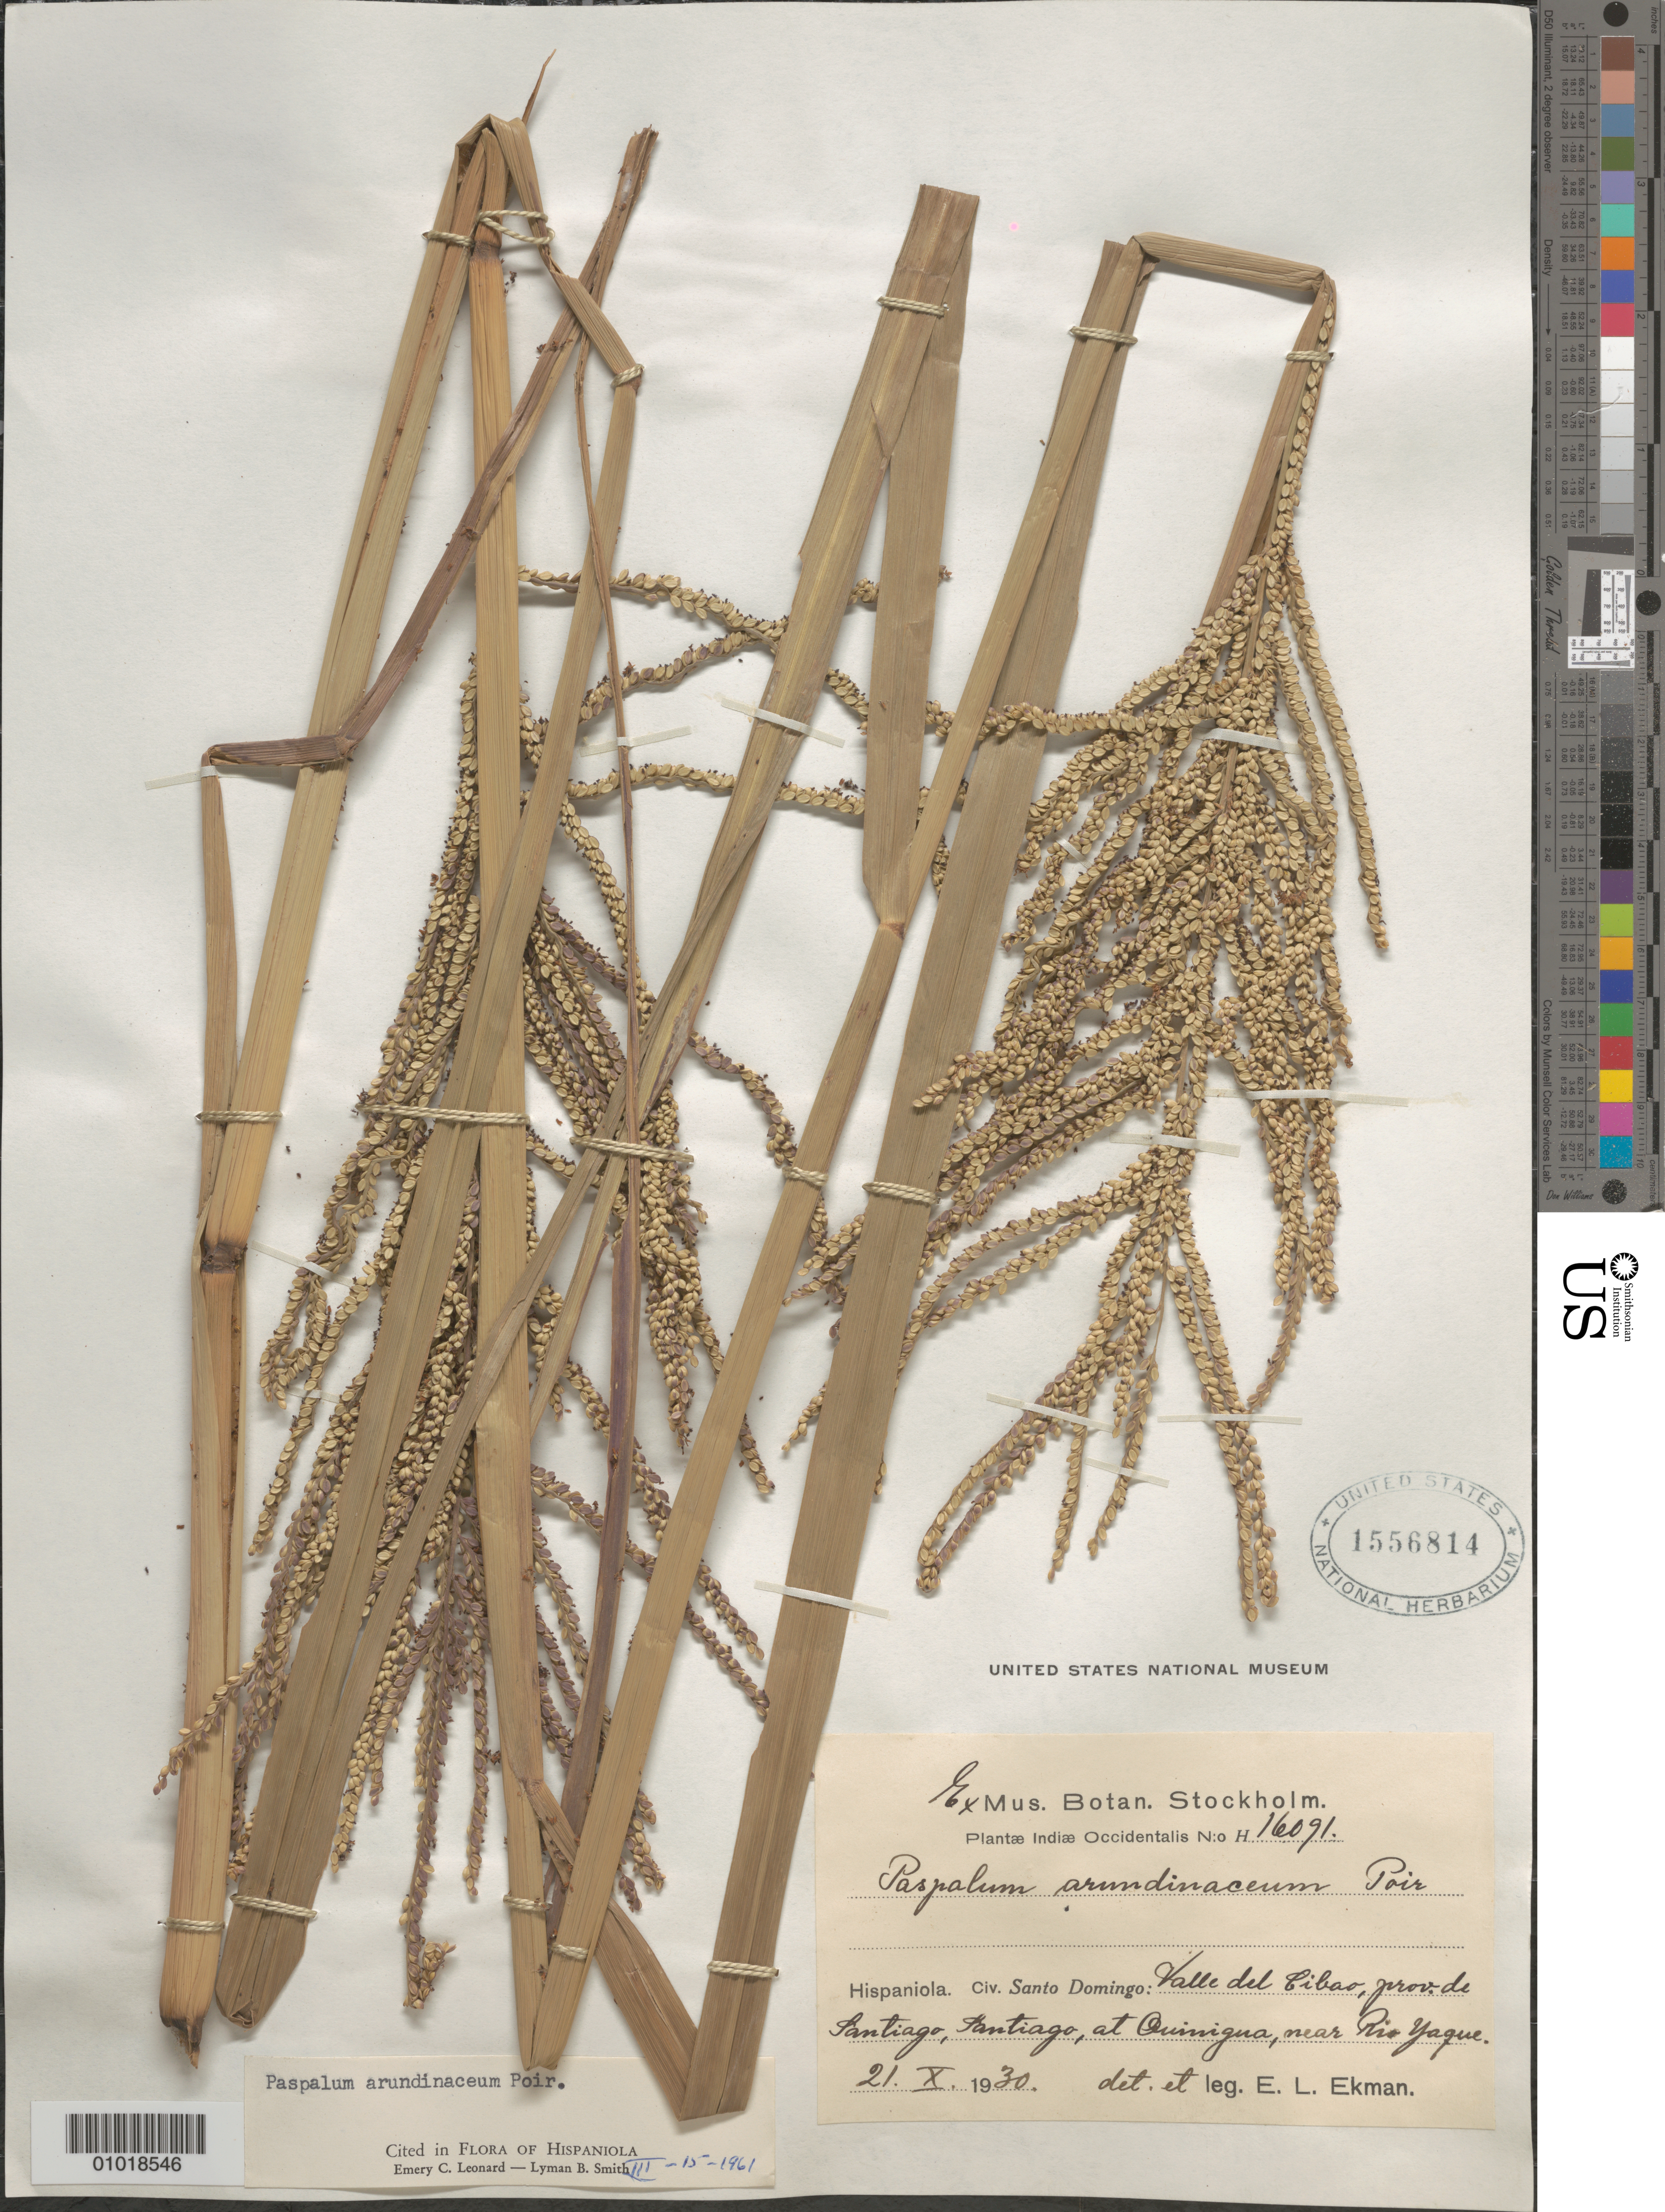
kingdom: Plantae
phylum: Tracheophyta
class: Liliopsida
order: Poales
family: Poaceae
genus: Paspalum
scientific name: Paspalum arundinaceum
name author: Poir.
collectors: E. L. Ekman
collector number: H 16091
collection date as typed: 20 Oct 1930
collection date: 1930-10-20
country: Dominican Republic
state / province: Santiago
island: Hispaniola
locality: Valle de Cibao, prov. Santiago, Santiago, at Quinigua, near Rio Yague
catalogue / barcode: US 1556814